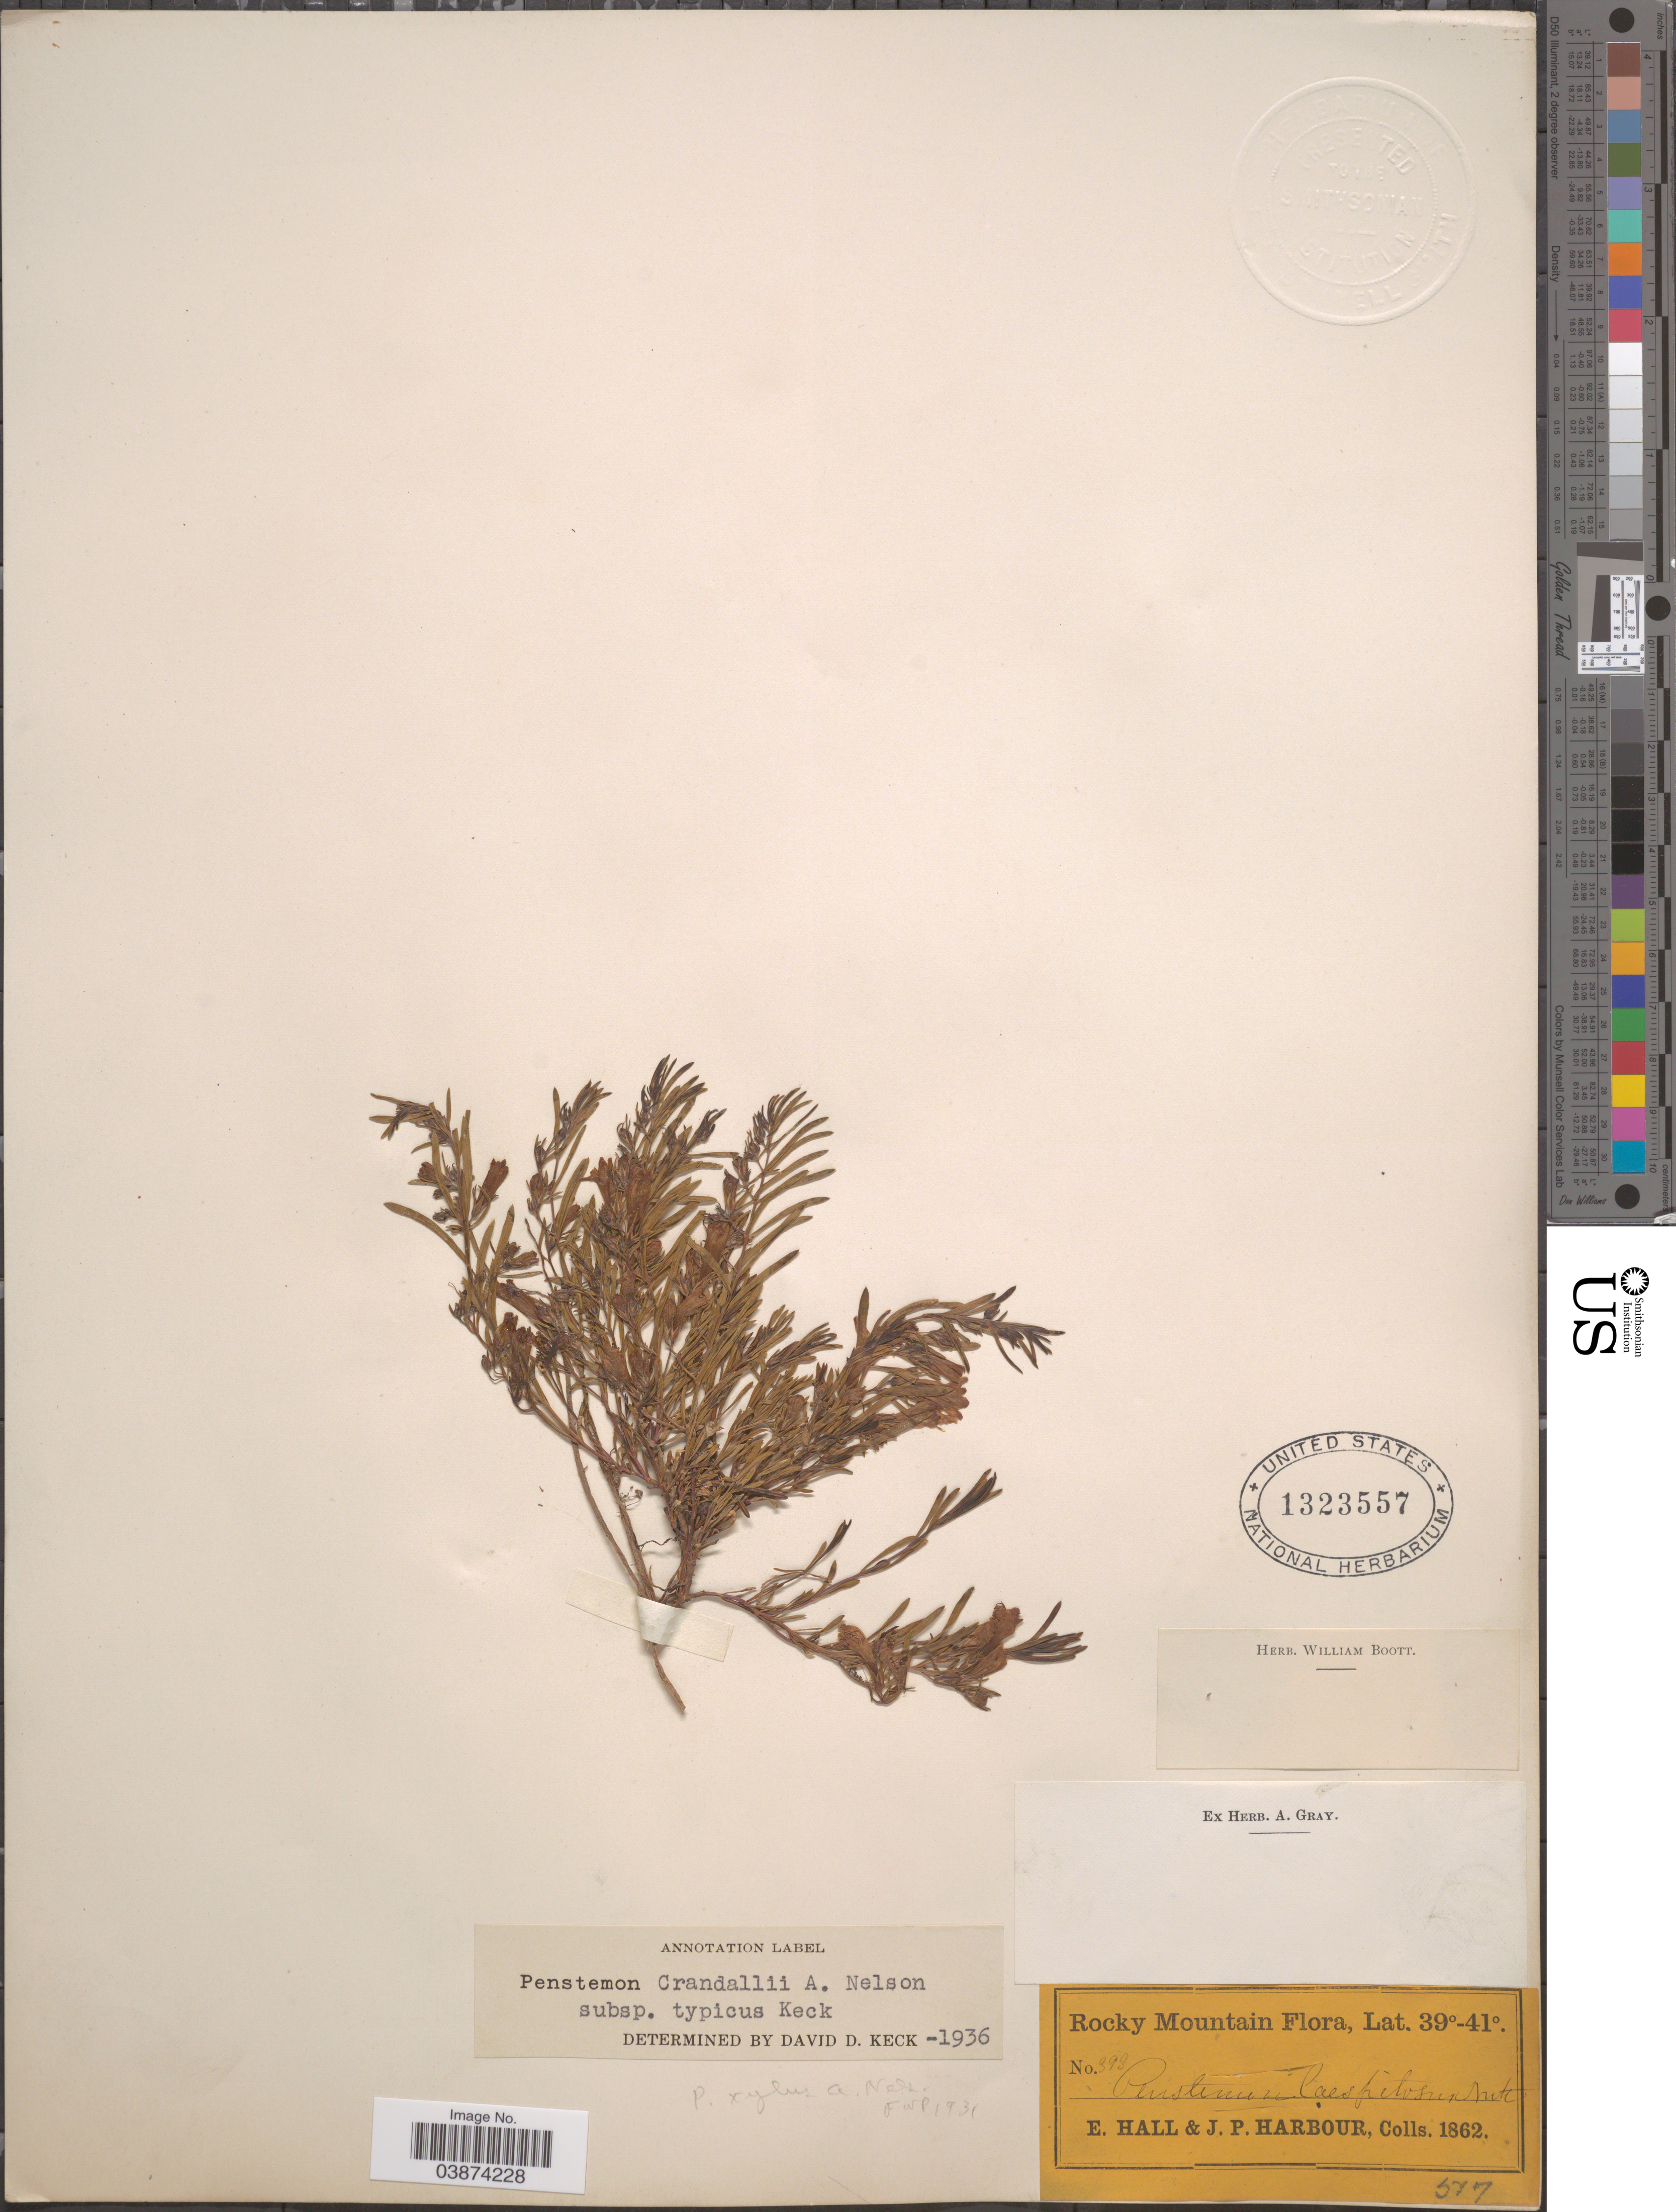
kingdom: Plantae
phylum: Tracheophyta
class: Magnoliopsida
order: Lamiales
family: Plantaginaceae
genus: Penstemon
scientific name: Penstemon crandallii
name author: A. Nelson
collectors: E. Hall & J. Harbour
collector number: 398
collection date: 1862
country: United States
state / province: Colorado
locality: Rocky Mountain.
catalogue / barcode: US 1323557